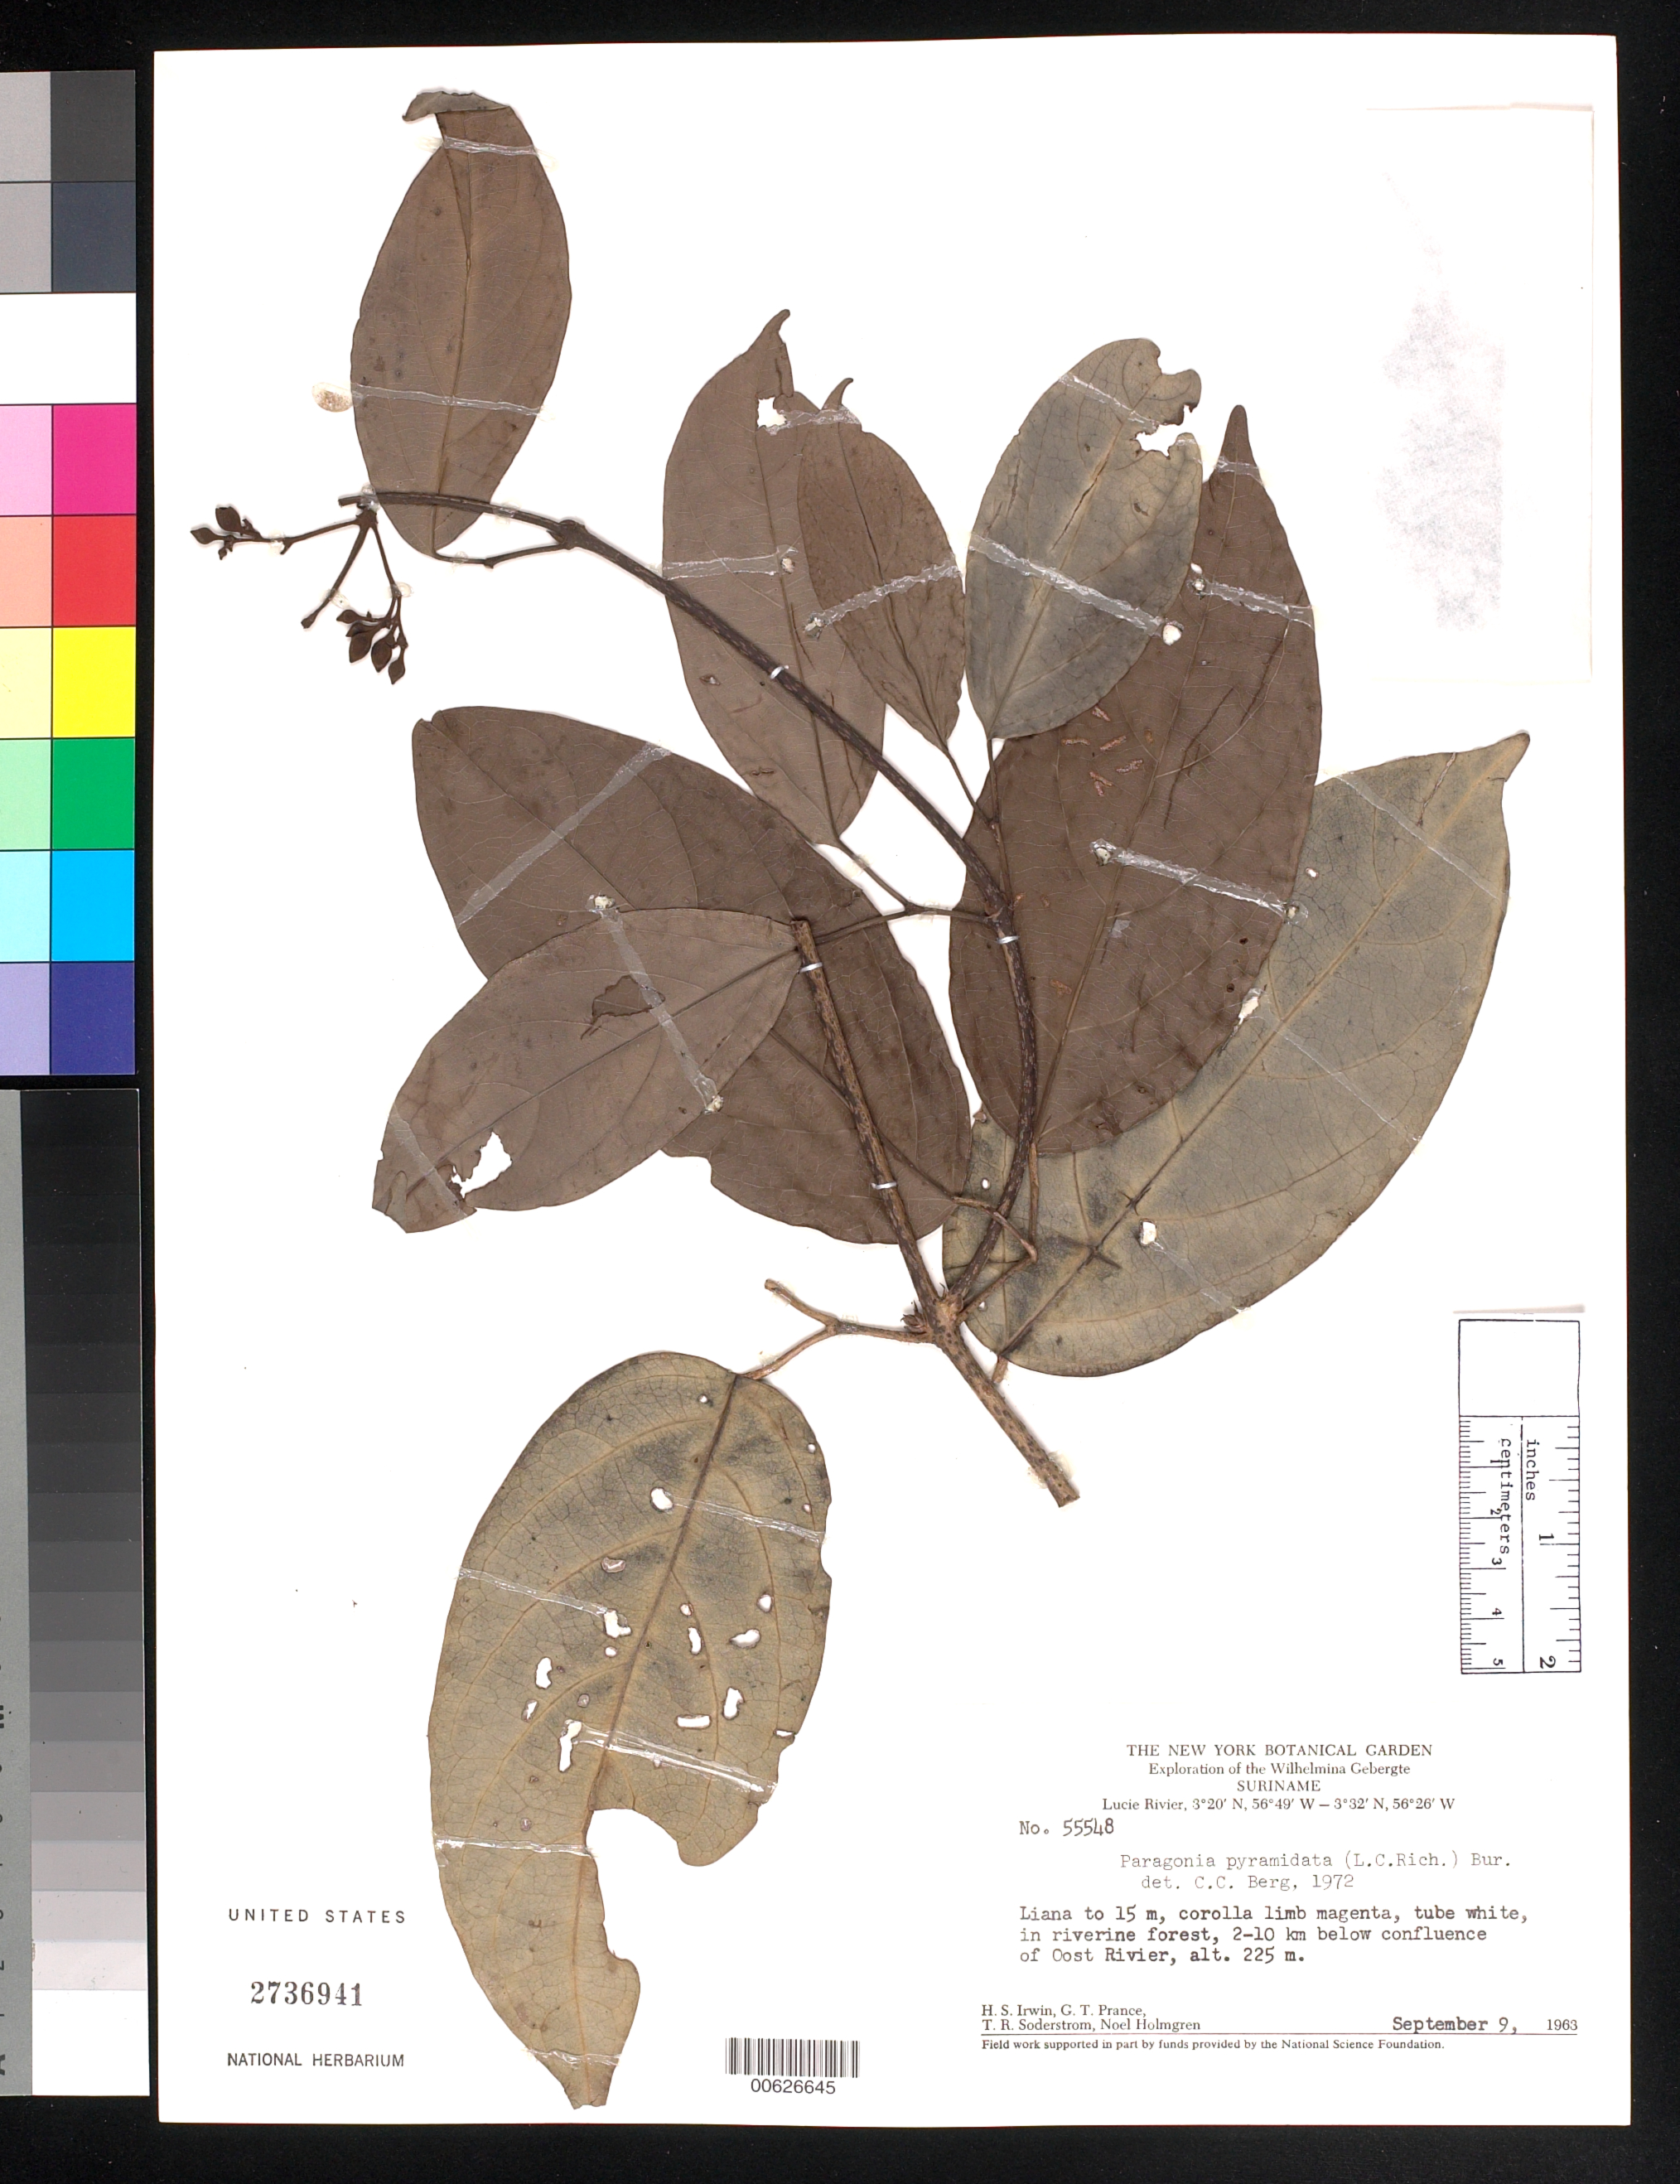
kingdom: Plantae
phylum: Tracheophyta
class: Magnoliopsida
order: Lamiales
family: Bignoniaceae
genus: Tanaecium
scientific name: Tanaecium pyramidatum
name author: (Rich.) L.G. Lohmann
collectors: H. Irwin, G. T. Prance, T. R. Soderstrom & N. H. Holmgren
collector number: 55548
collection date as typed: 9-Sep-63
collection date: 1963-09-09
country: Suriname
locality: Lucie R., 2-10 km below confl. with Oost R., Wilhelmina Gebergte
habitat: Riverine forest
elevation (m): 225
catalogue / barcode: US 2736941